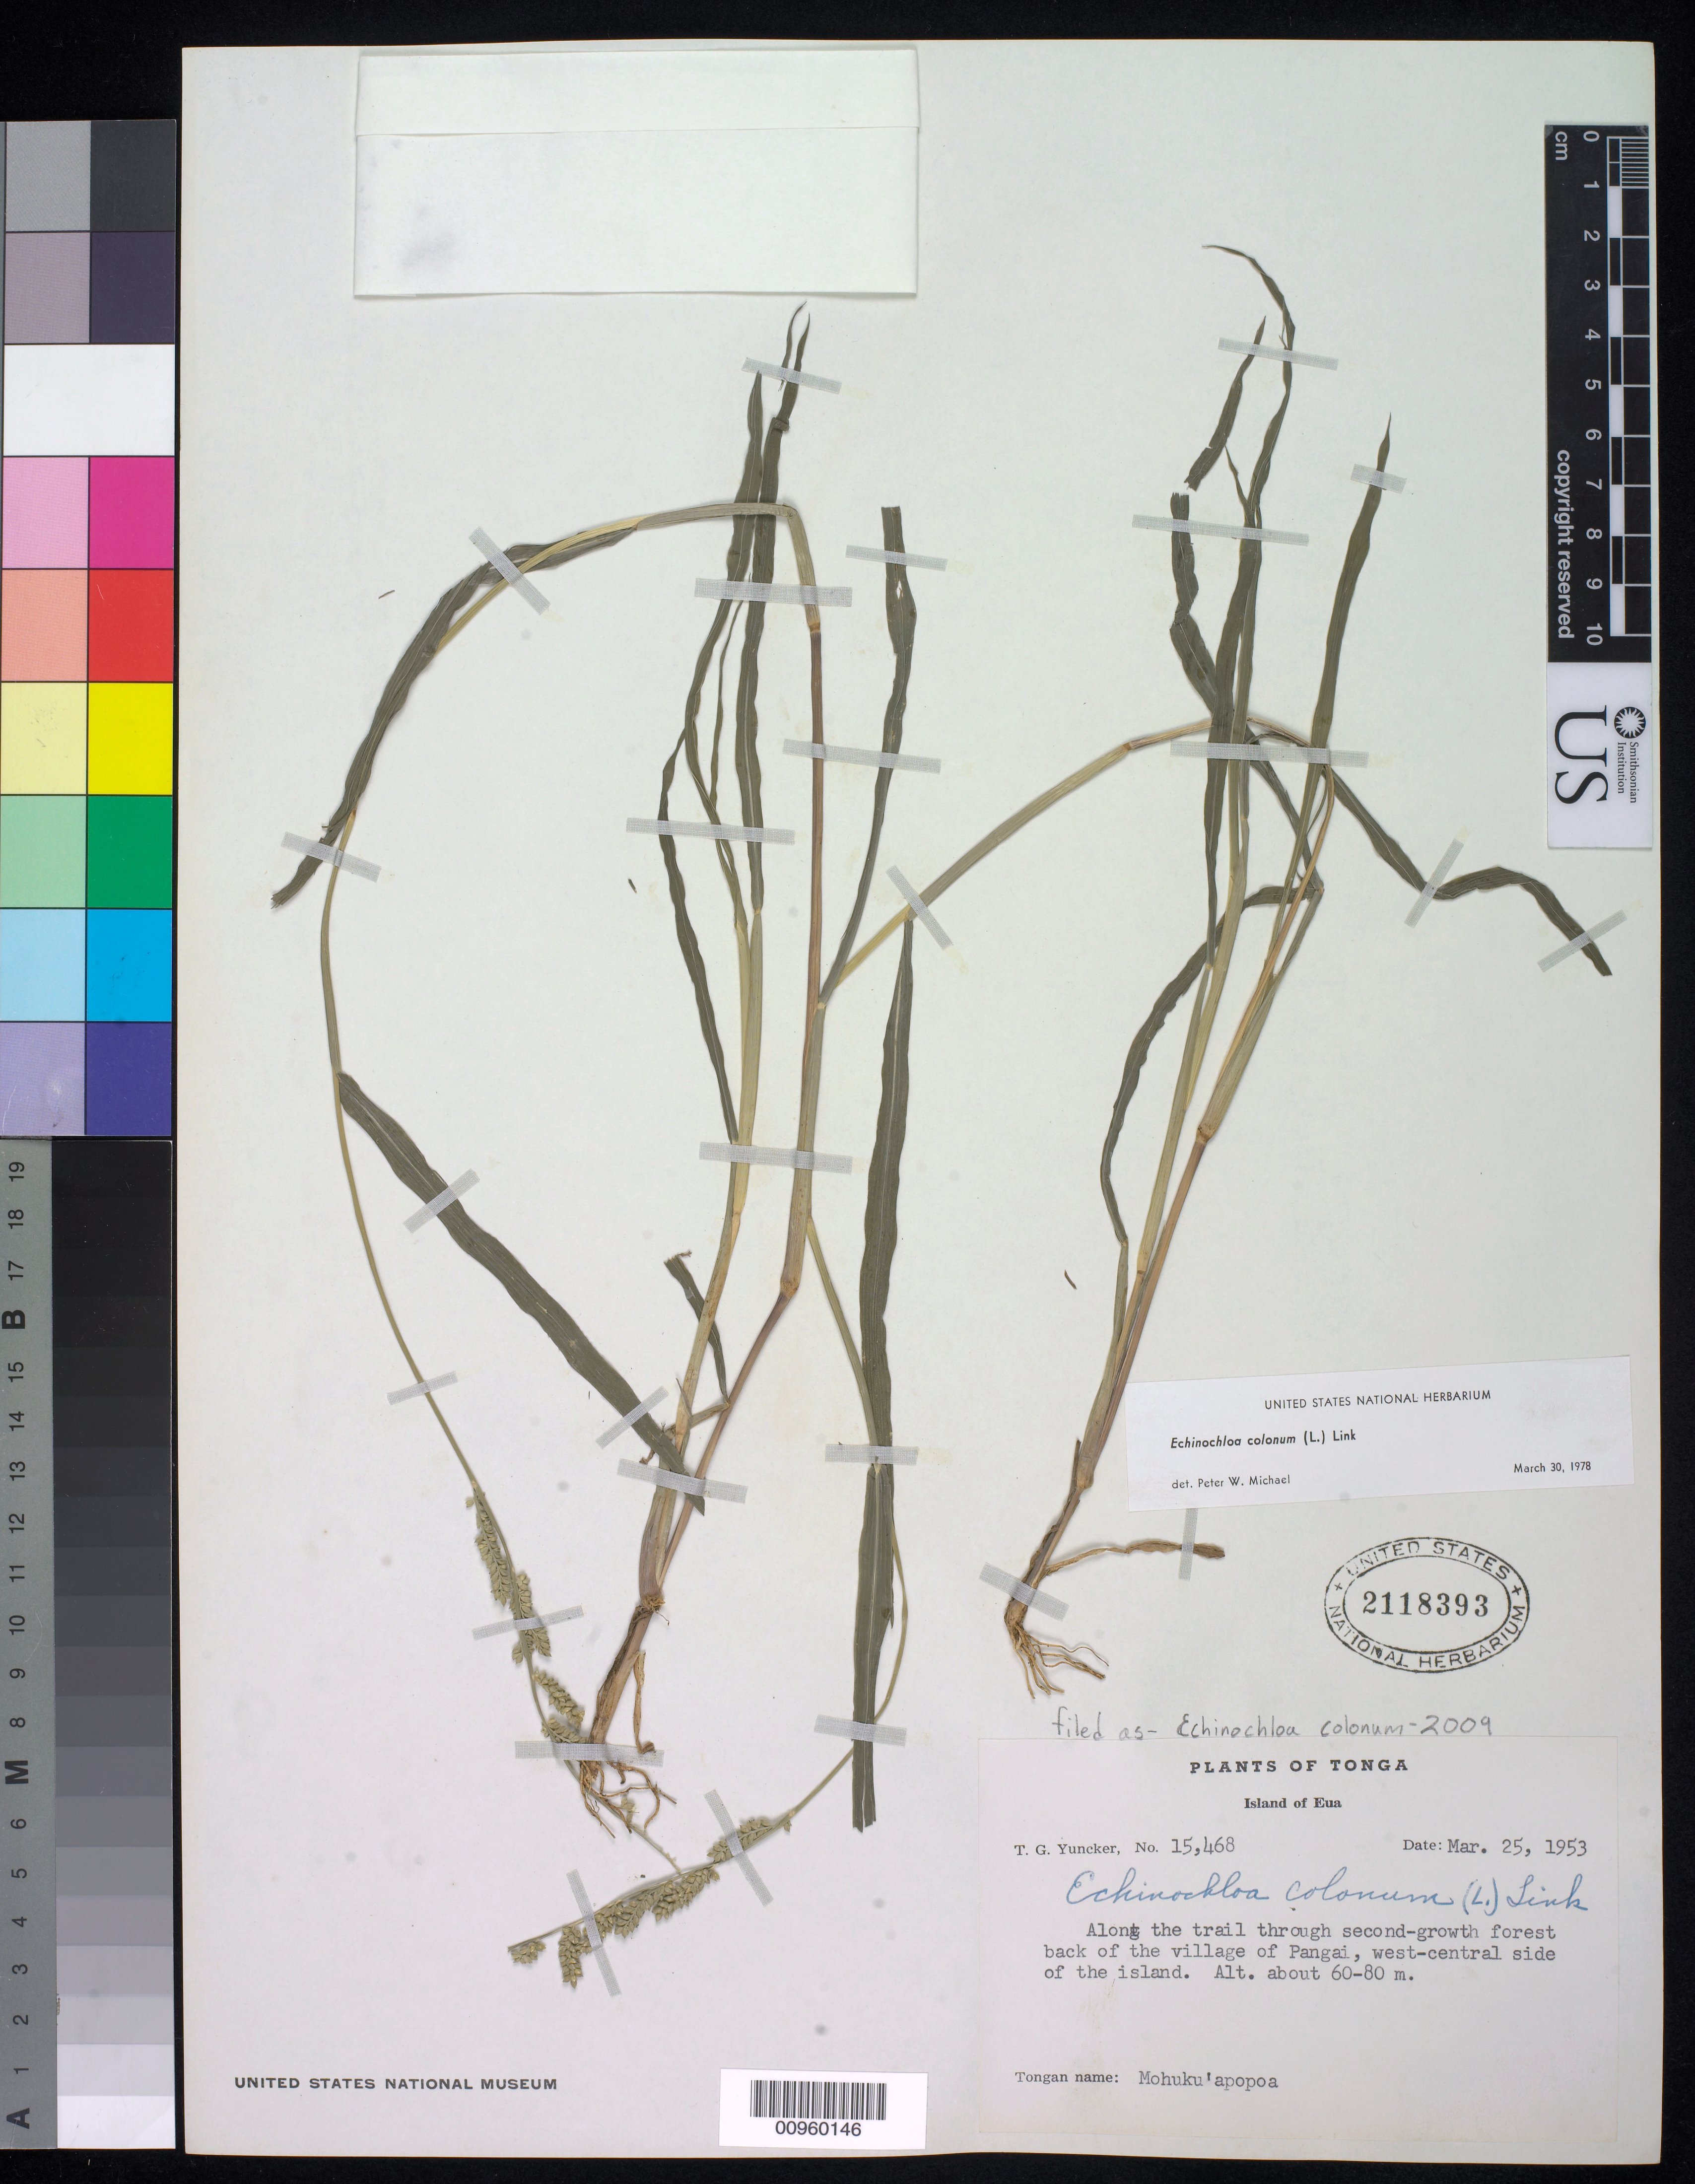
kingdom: Plantae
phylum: Tracheophyta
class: Liliopsida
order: Poales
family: Poaceae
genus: Echinochloa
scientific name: Echinochloa colona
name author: (L.) Link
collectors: T. G. Yuncker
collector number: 15468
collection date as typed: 25 Mar 1953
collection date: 1953-03-25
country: Tonga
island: Eua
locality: Along the trail through second-growth forest back of the village Pangai, west-central side of the island.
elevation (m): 60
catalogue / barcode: US 2118393